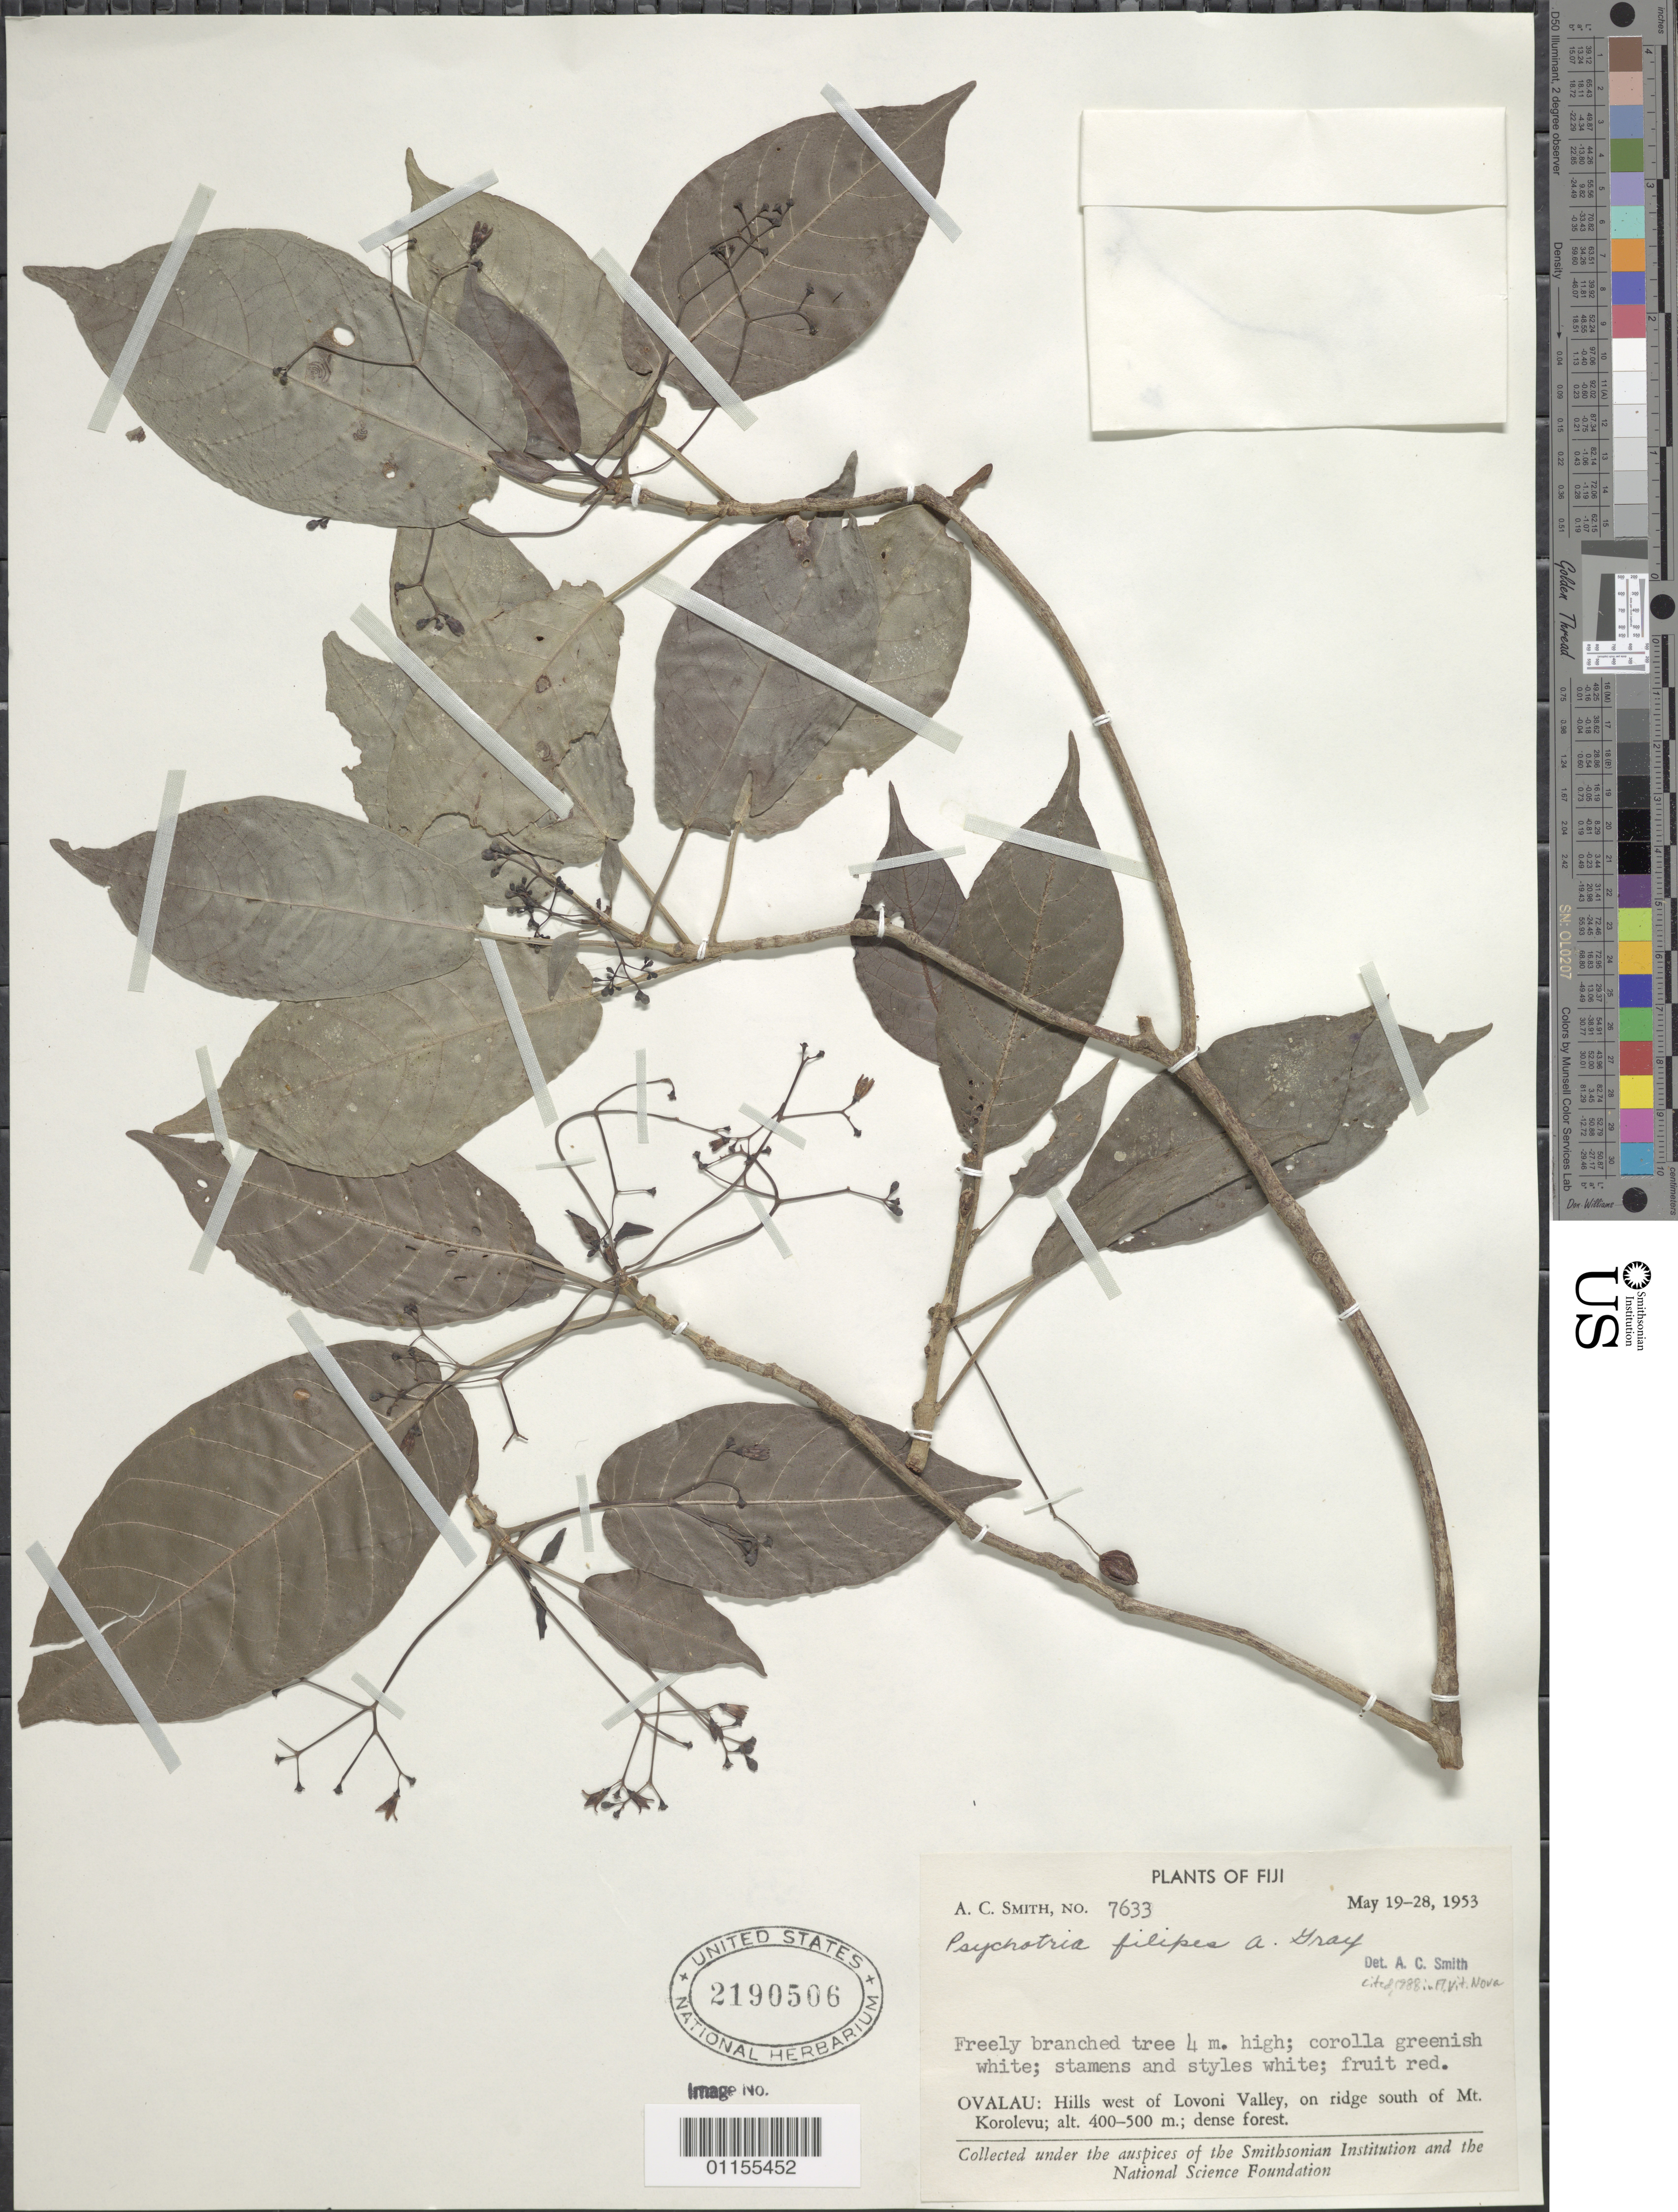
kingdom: Plantae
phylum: Tracheophyta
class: Magnoliopsida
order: Gentianales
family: Rubiaceae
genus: Psychotria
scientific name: Psychotria filipes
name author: A. Gray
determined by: Smith, A. C.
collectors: A. C. Smith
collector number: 7633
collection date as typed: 19 May 1953 to 28 May 1953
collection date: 1953-05-19/1953-05-28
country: Fiji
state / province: Eastern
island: Ovalau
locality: Hills W of Lovoni Valley, on ridge S of Mt. Korolevu.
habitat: Dense forest.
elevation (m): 400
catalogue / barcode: US 2190506